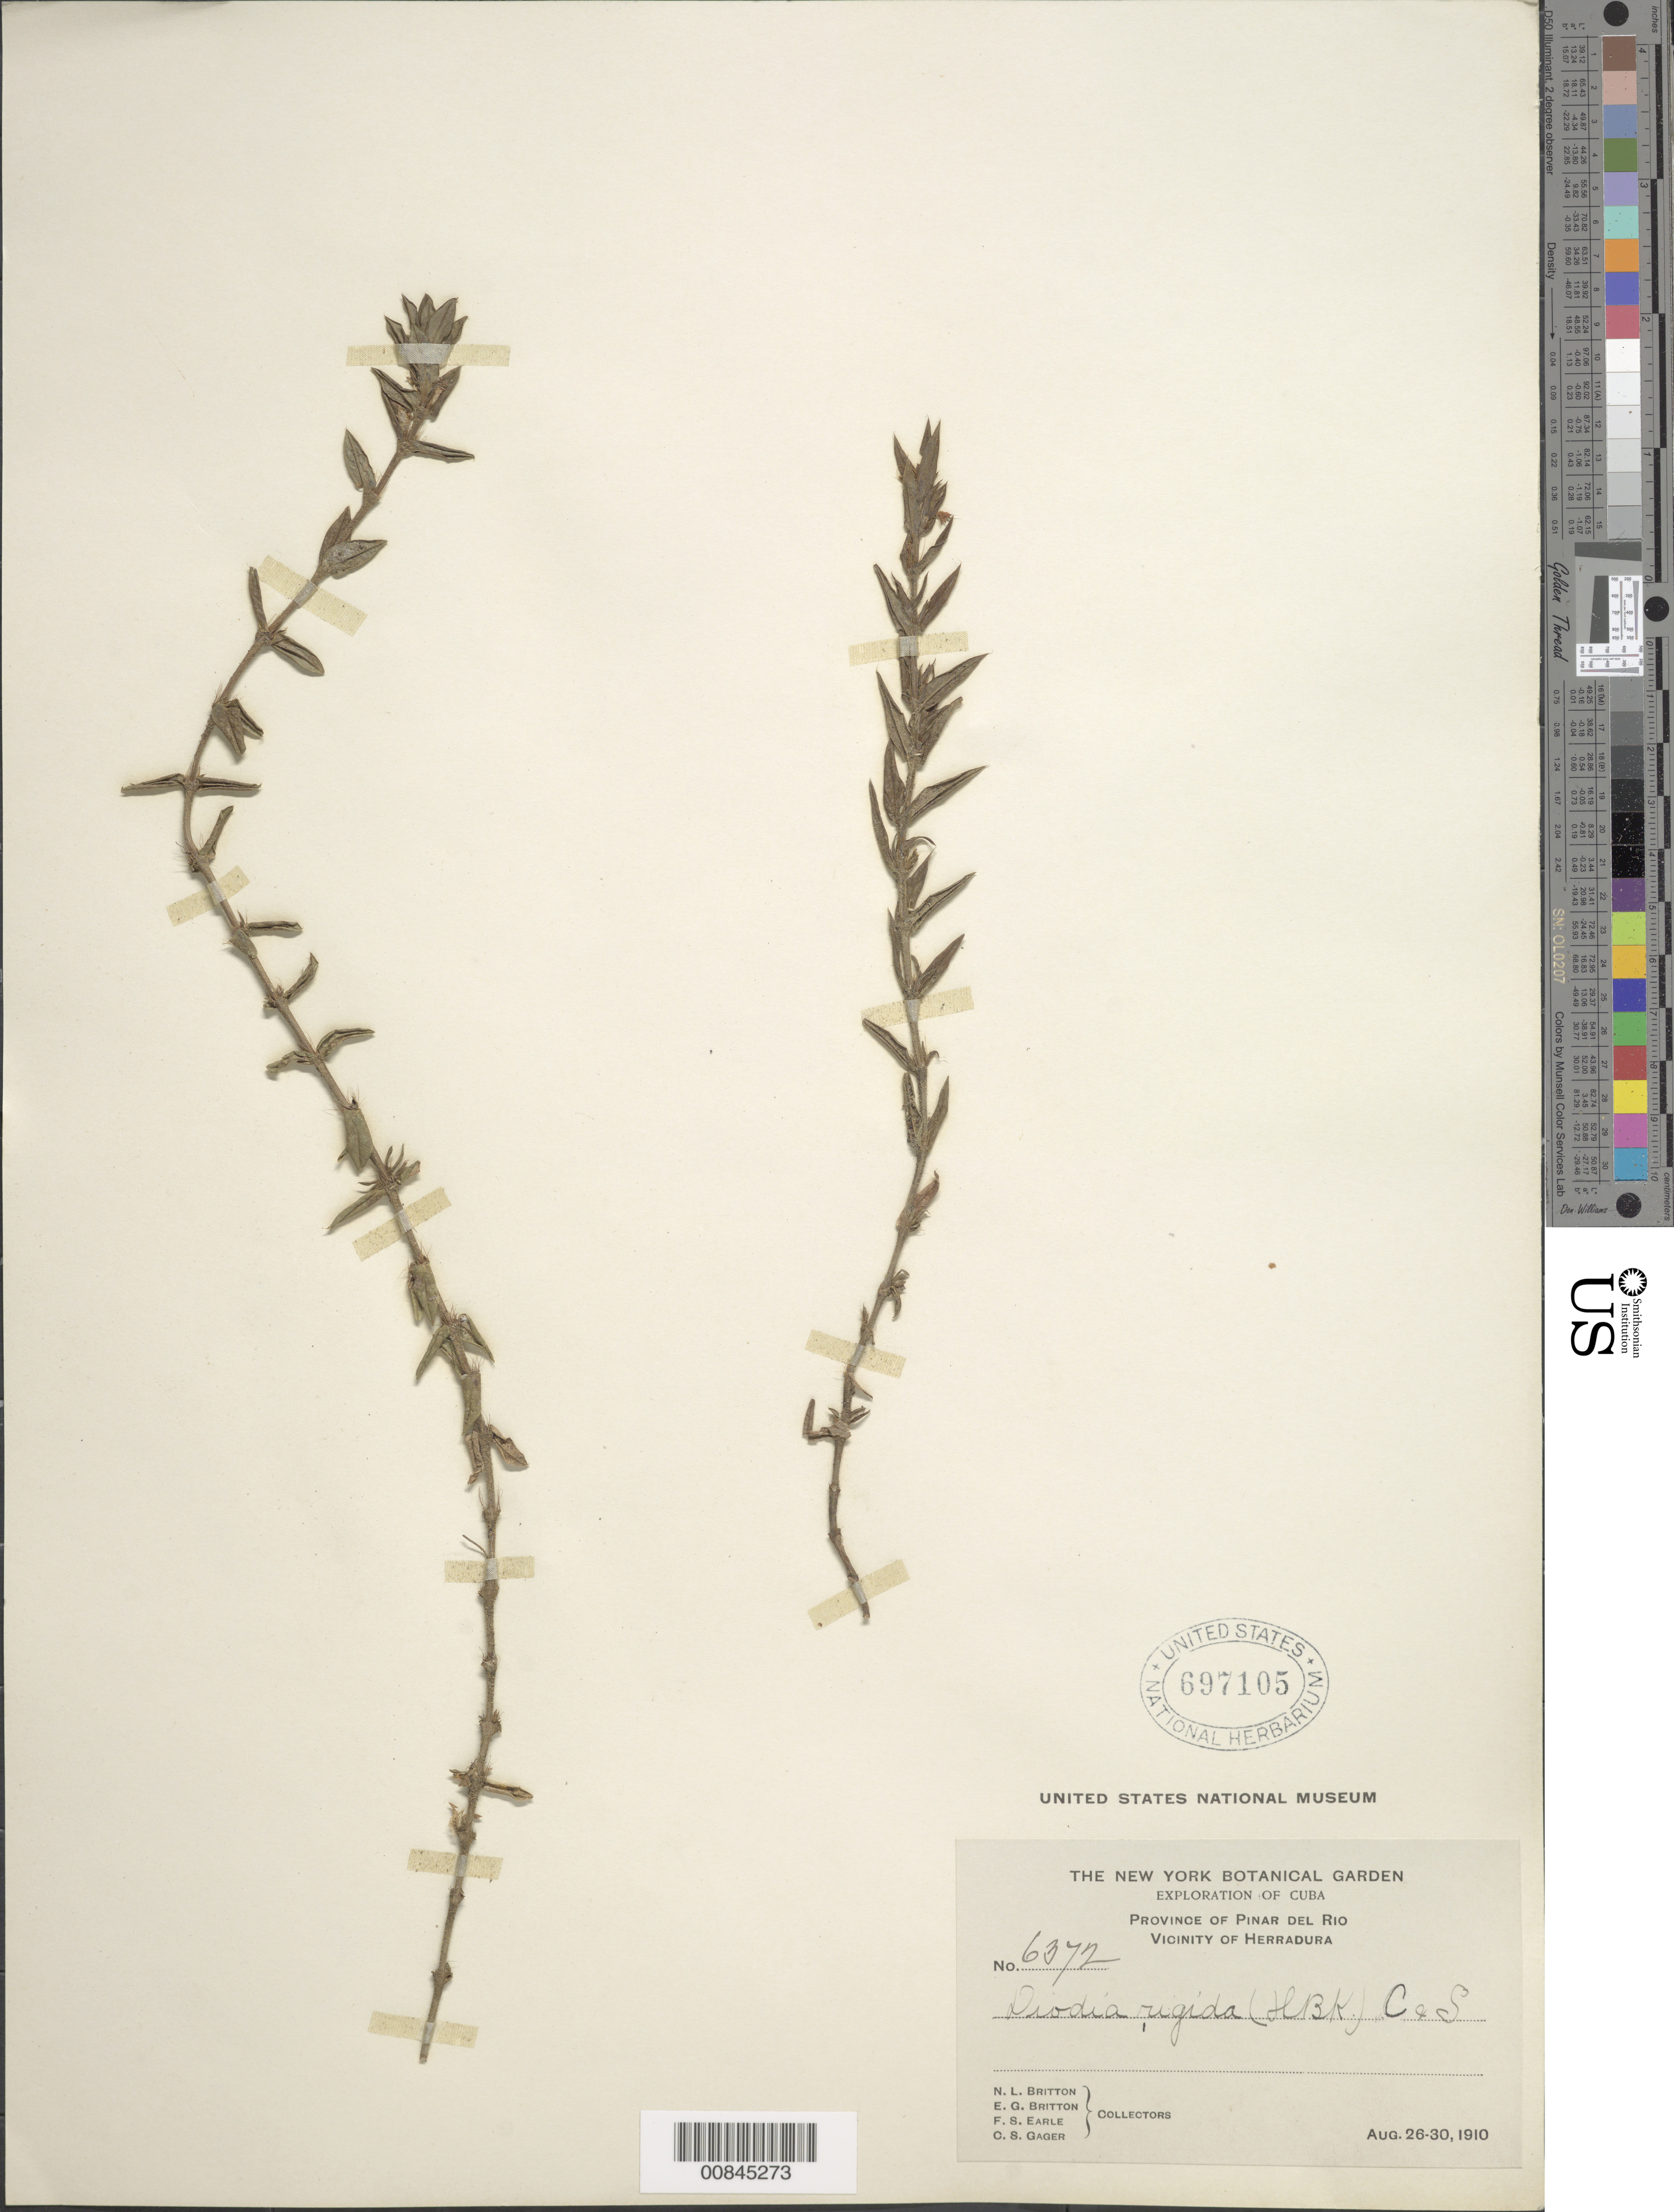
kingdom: Plantae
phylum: Tracheophyta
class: Magnoliopsida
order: Gentianales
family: Rubiaceae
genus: Diodella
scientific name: Diodella apiculata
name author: (Willd. ex Roem. & Schult.) Bacigalupo & E.L. Cabral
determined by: Steyermark, Julian A., (VEN)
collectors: N. Britton, E. G. Britton & F. S. Earle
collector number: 6372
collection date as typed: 26 Aug 1910 to 30 Aug 1910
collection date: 1910-08-26/1910-08-30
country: Cuba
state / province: Isla de La Juventud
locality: Vicinity of Los Indios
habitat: White sand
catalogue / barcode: US 697105